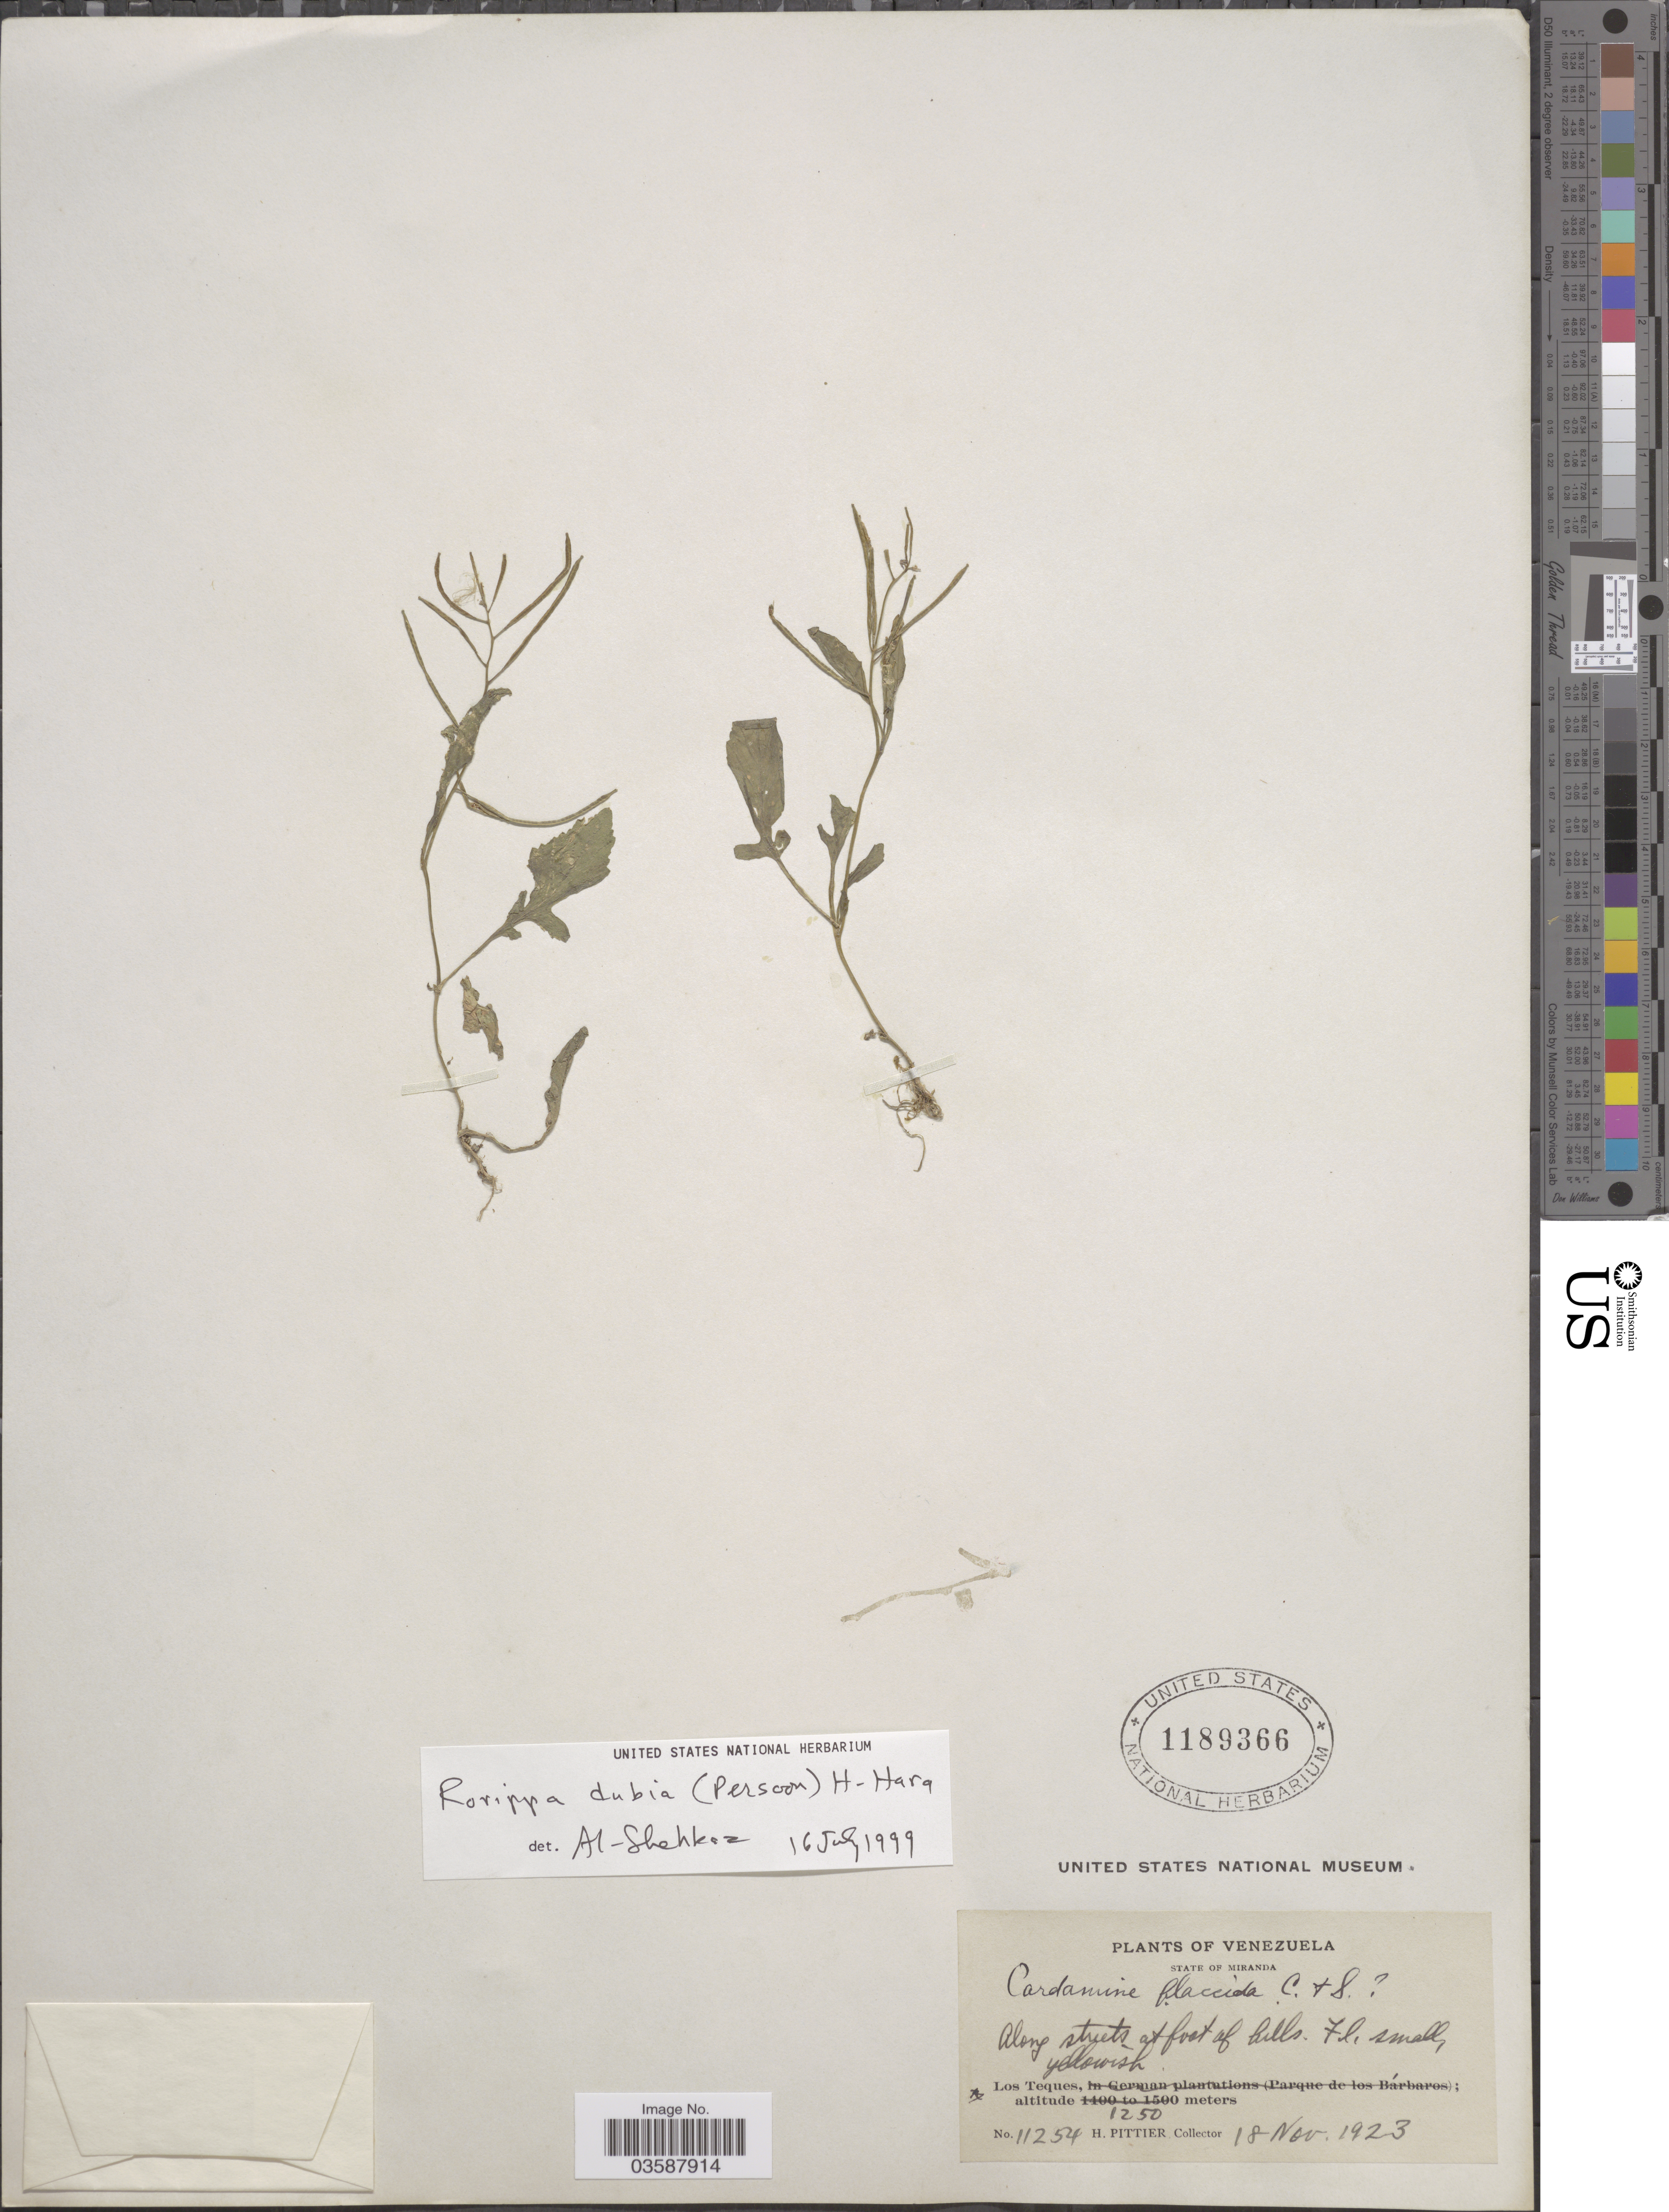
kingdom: Plantae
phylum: Tracheophyta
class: Magnoliopsida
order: Brassicales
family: Brassicaceae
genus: Rorippa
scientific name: Rorippa dubia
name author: (Pers.) H. Hara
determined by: Al-Shehbaz, I. A., (MO), Missouri Botanical Garden (UNITED STATES)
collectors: H. F. Pittier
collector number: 11254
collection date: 1923-11-18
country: Venezuela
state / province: Miranda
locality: Along streets at foot of hills. Los Teques.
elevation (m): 1250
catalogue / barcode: US 1189366